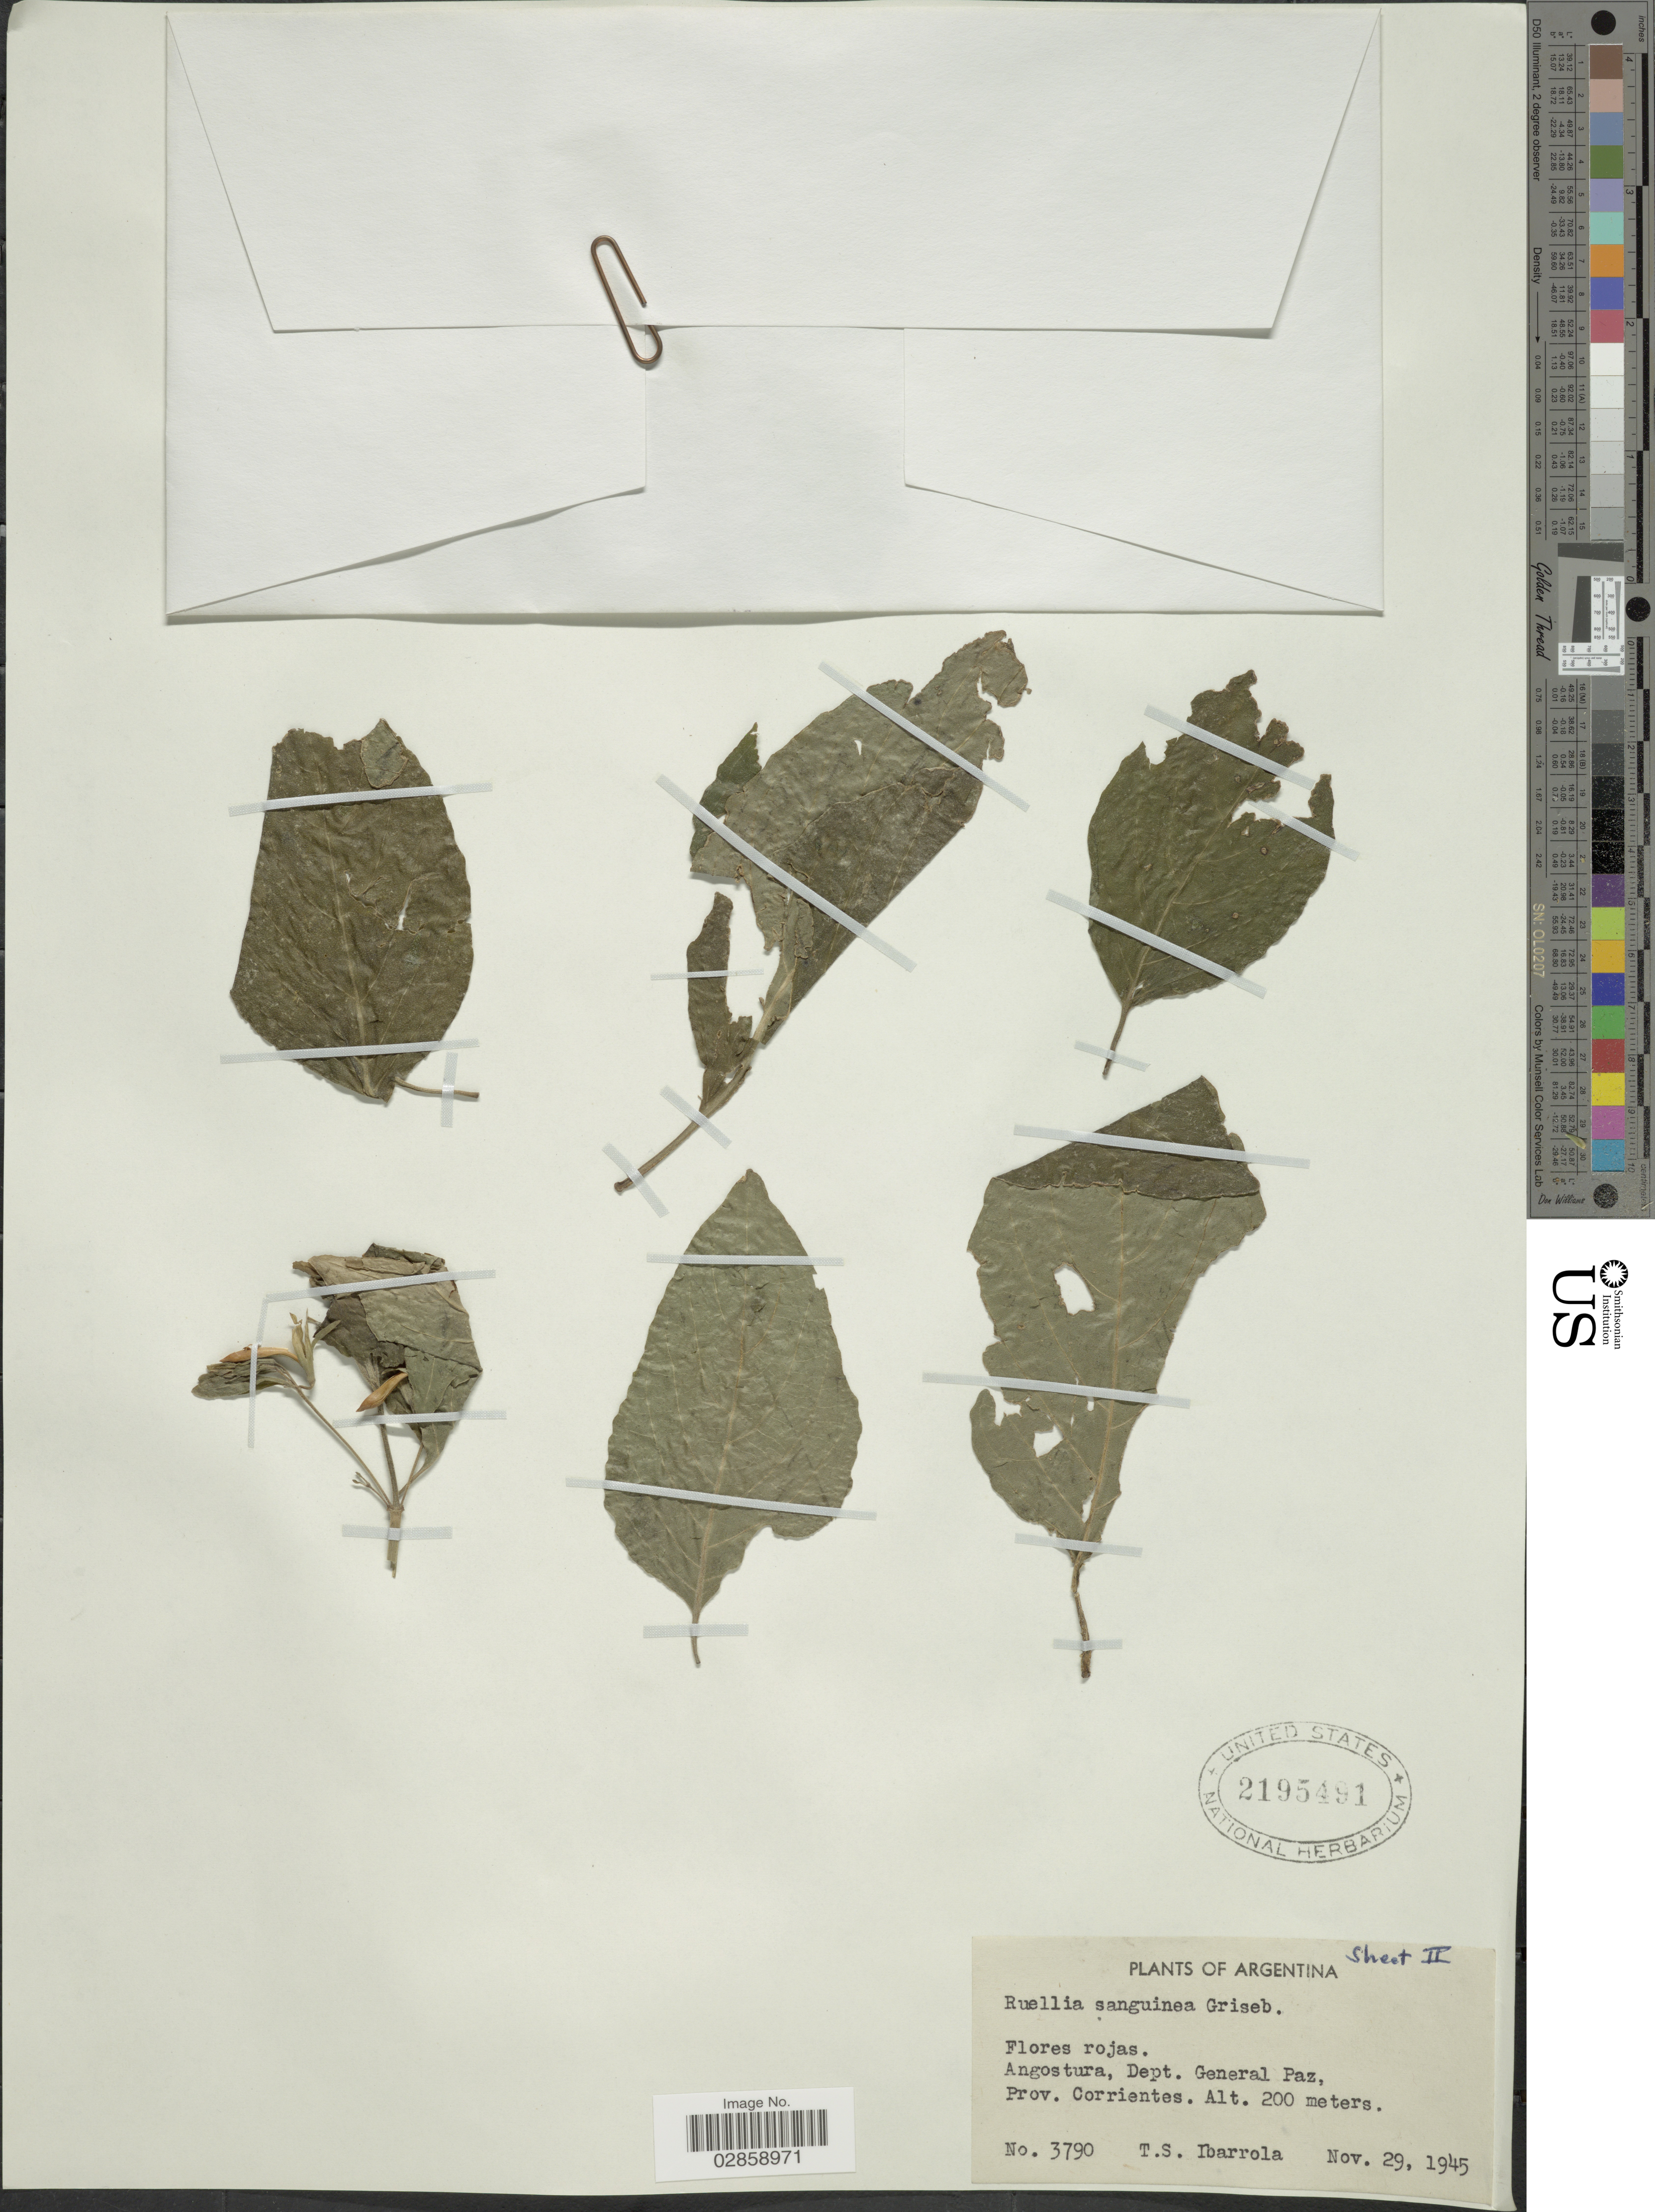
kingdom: Plantae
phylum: Tracheophyta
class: Magnoliopsida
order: Lamiales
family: Acanthaceae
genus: Ruellia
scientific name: Ruellia angustiflora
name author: (Nees) Lindau ex Rambo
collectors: T. Ibarrola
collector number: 3790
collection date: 1945-11-29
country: Argentina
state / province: Corrientes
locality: Angostura, Dept. General Paz.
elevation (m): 200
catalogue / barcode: US 2195491